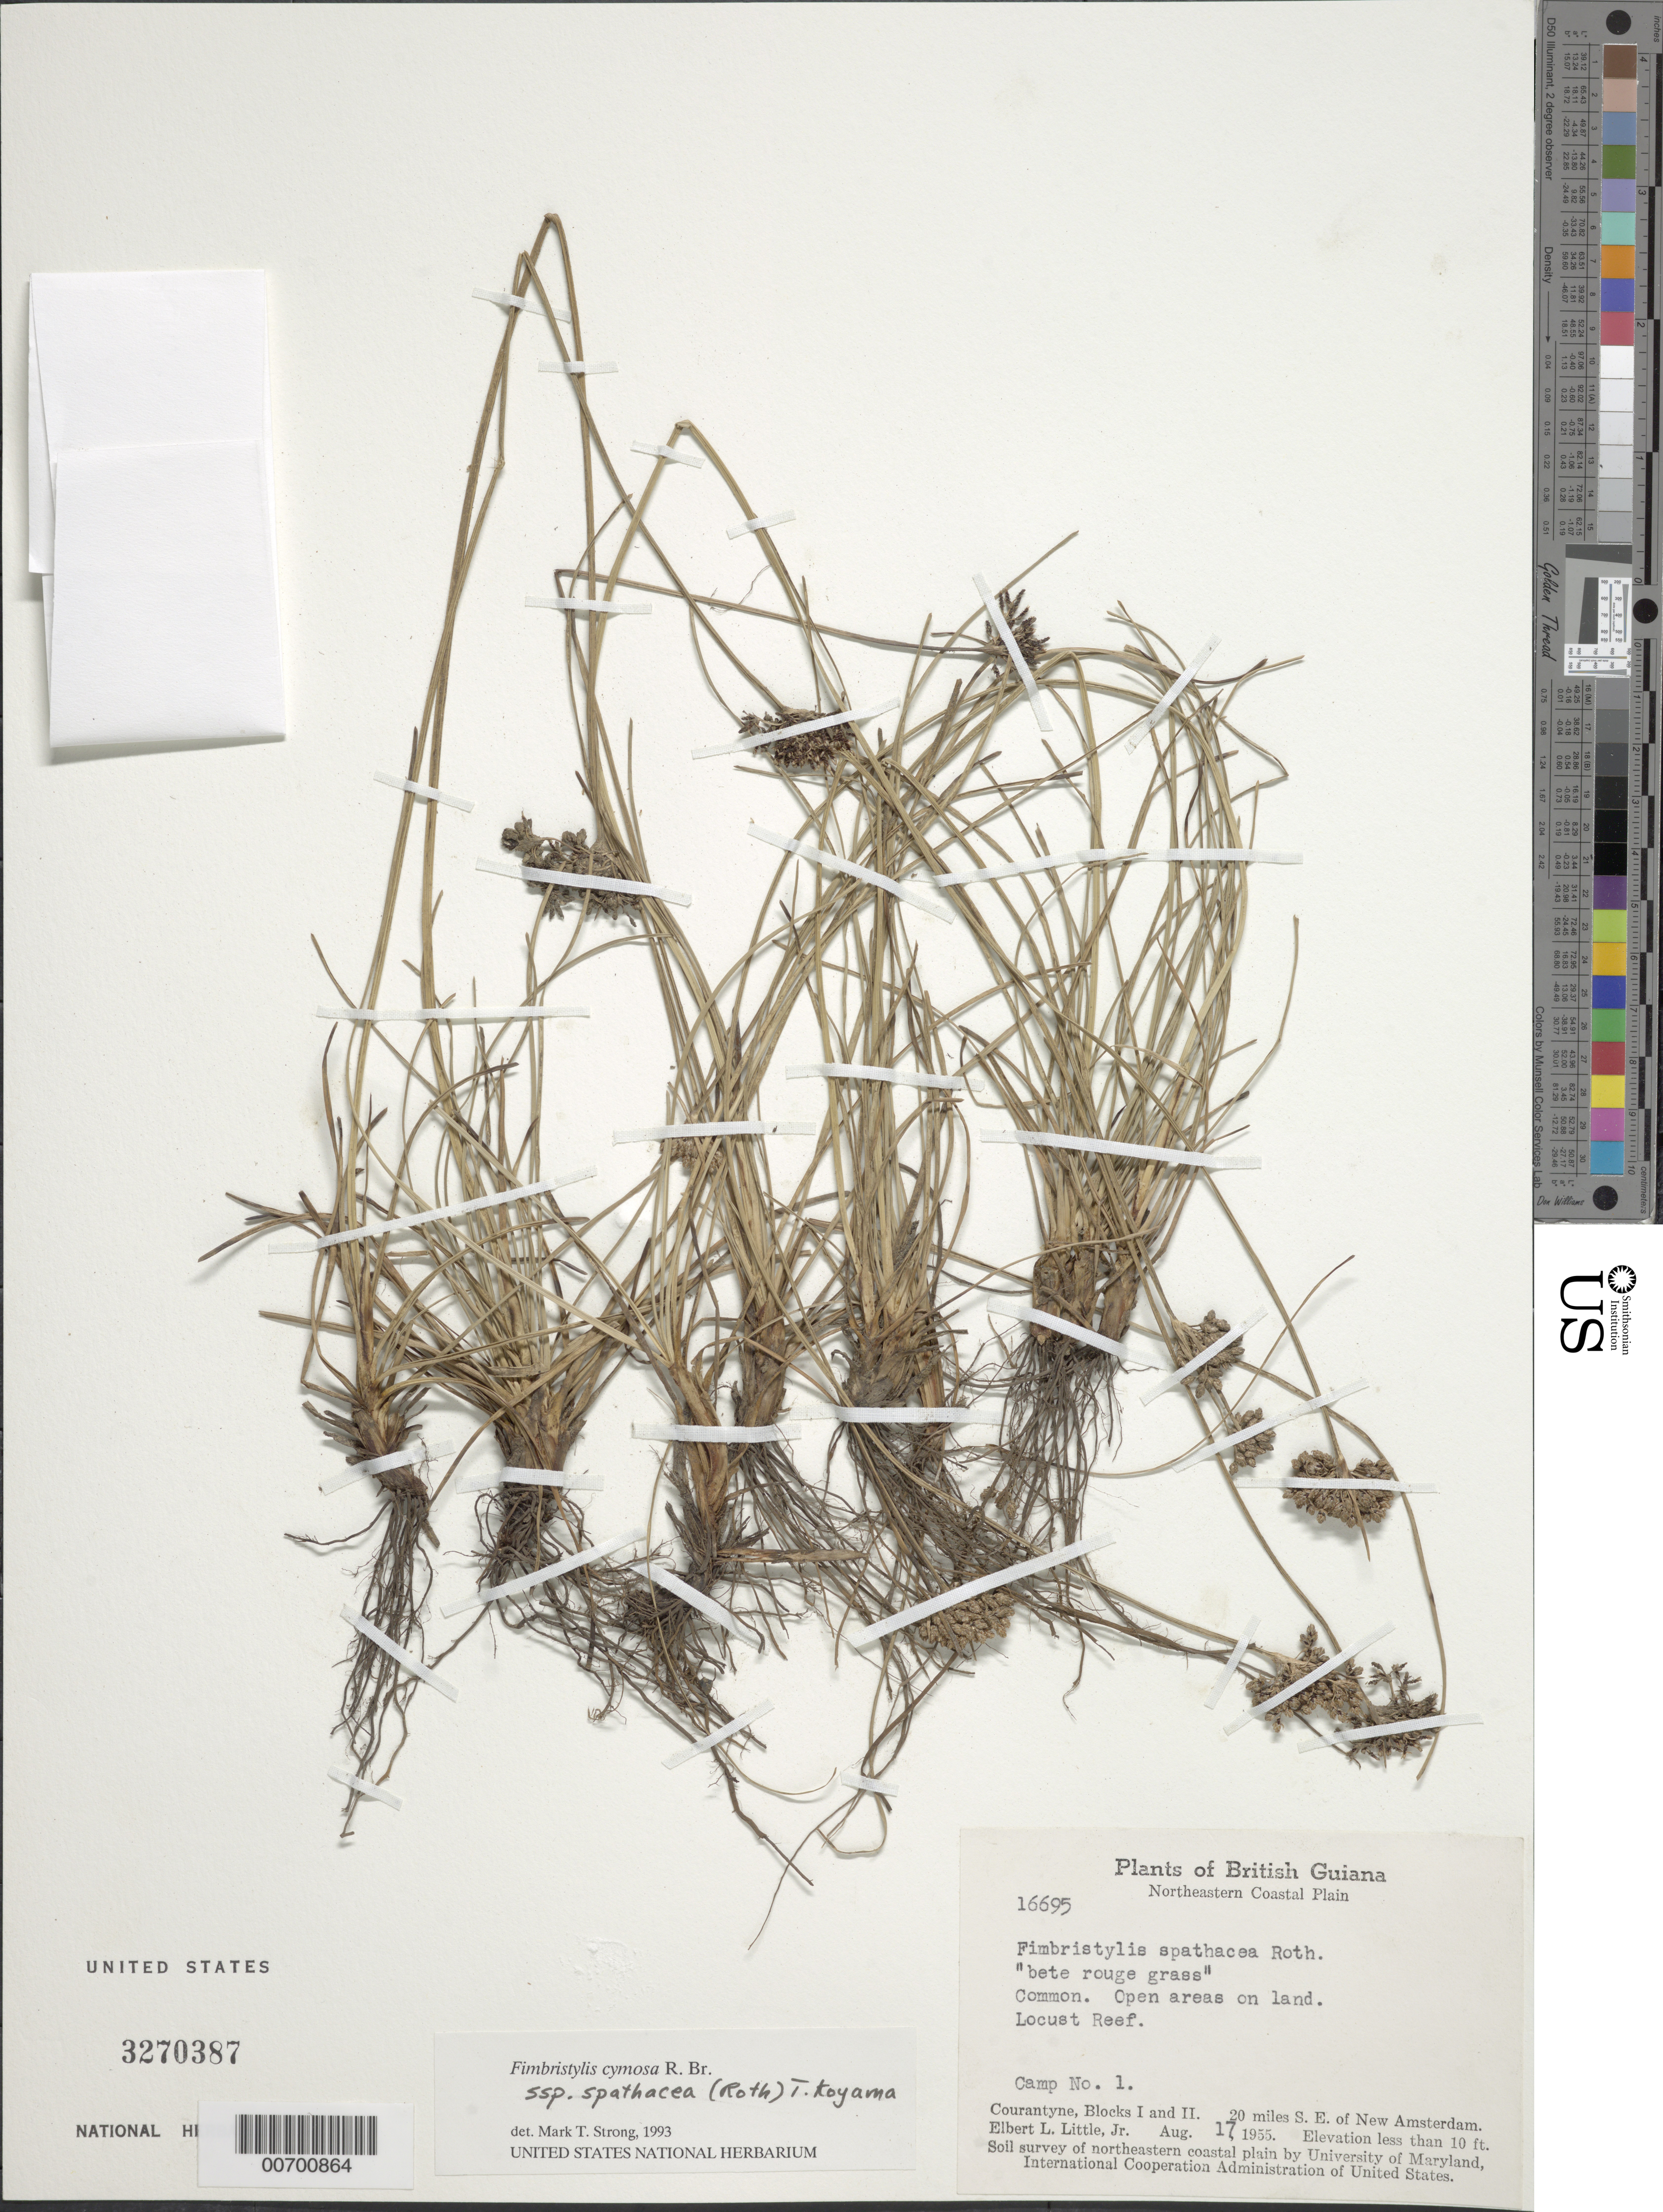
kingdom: Plantae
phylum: Tracheophyta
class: Liliopsida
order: Poales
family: Cyperaceae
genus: Fimbristylis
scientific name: Fimbristylis cymosa subsp. spathacea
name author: (Roth) T. Koyama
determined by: Strong, M. T., (US), Smithsonian Institution - National Museum of Natural History (UNITED STATES)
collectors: E. L. Little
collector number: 16695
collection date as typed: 17-Aug-55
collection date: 1955-08-17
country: Guyana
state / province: E. Berbice-Corentyne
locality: Courantyne, Blocks I & II. 20 mi. SE of New Amsterdam, Locust Reef, Camp No. 1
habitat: Open areas on land, Locust reef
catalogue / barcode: US 3270387